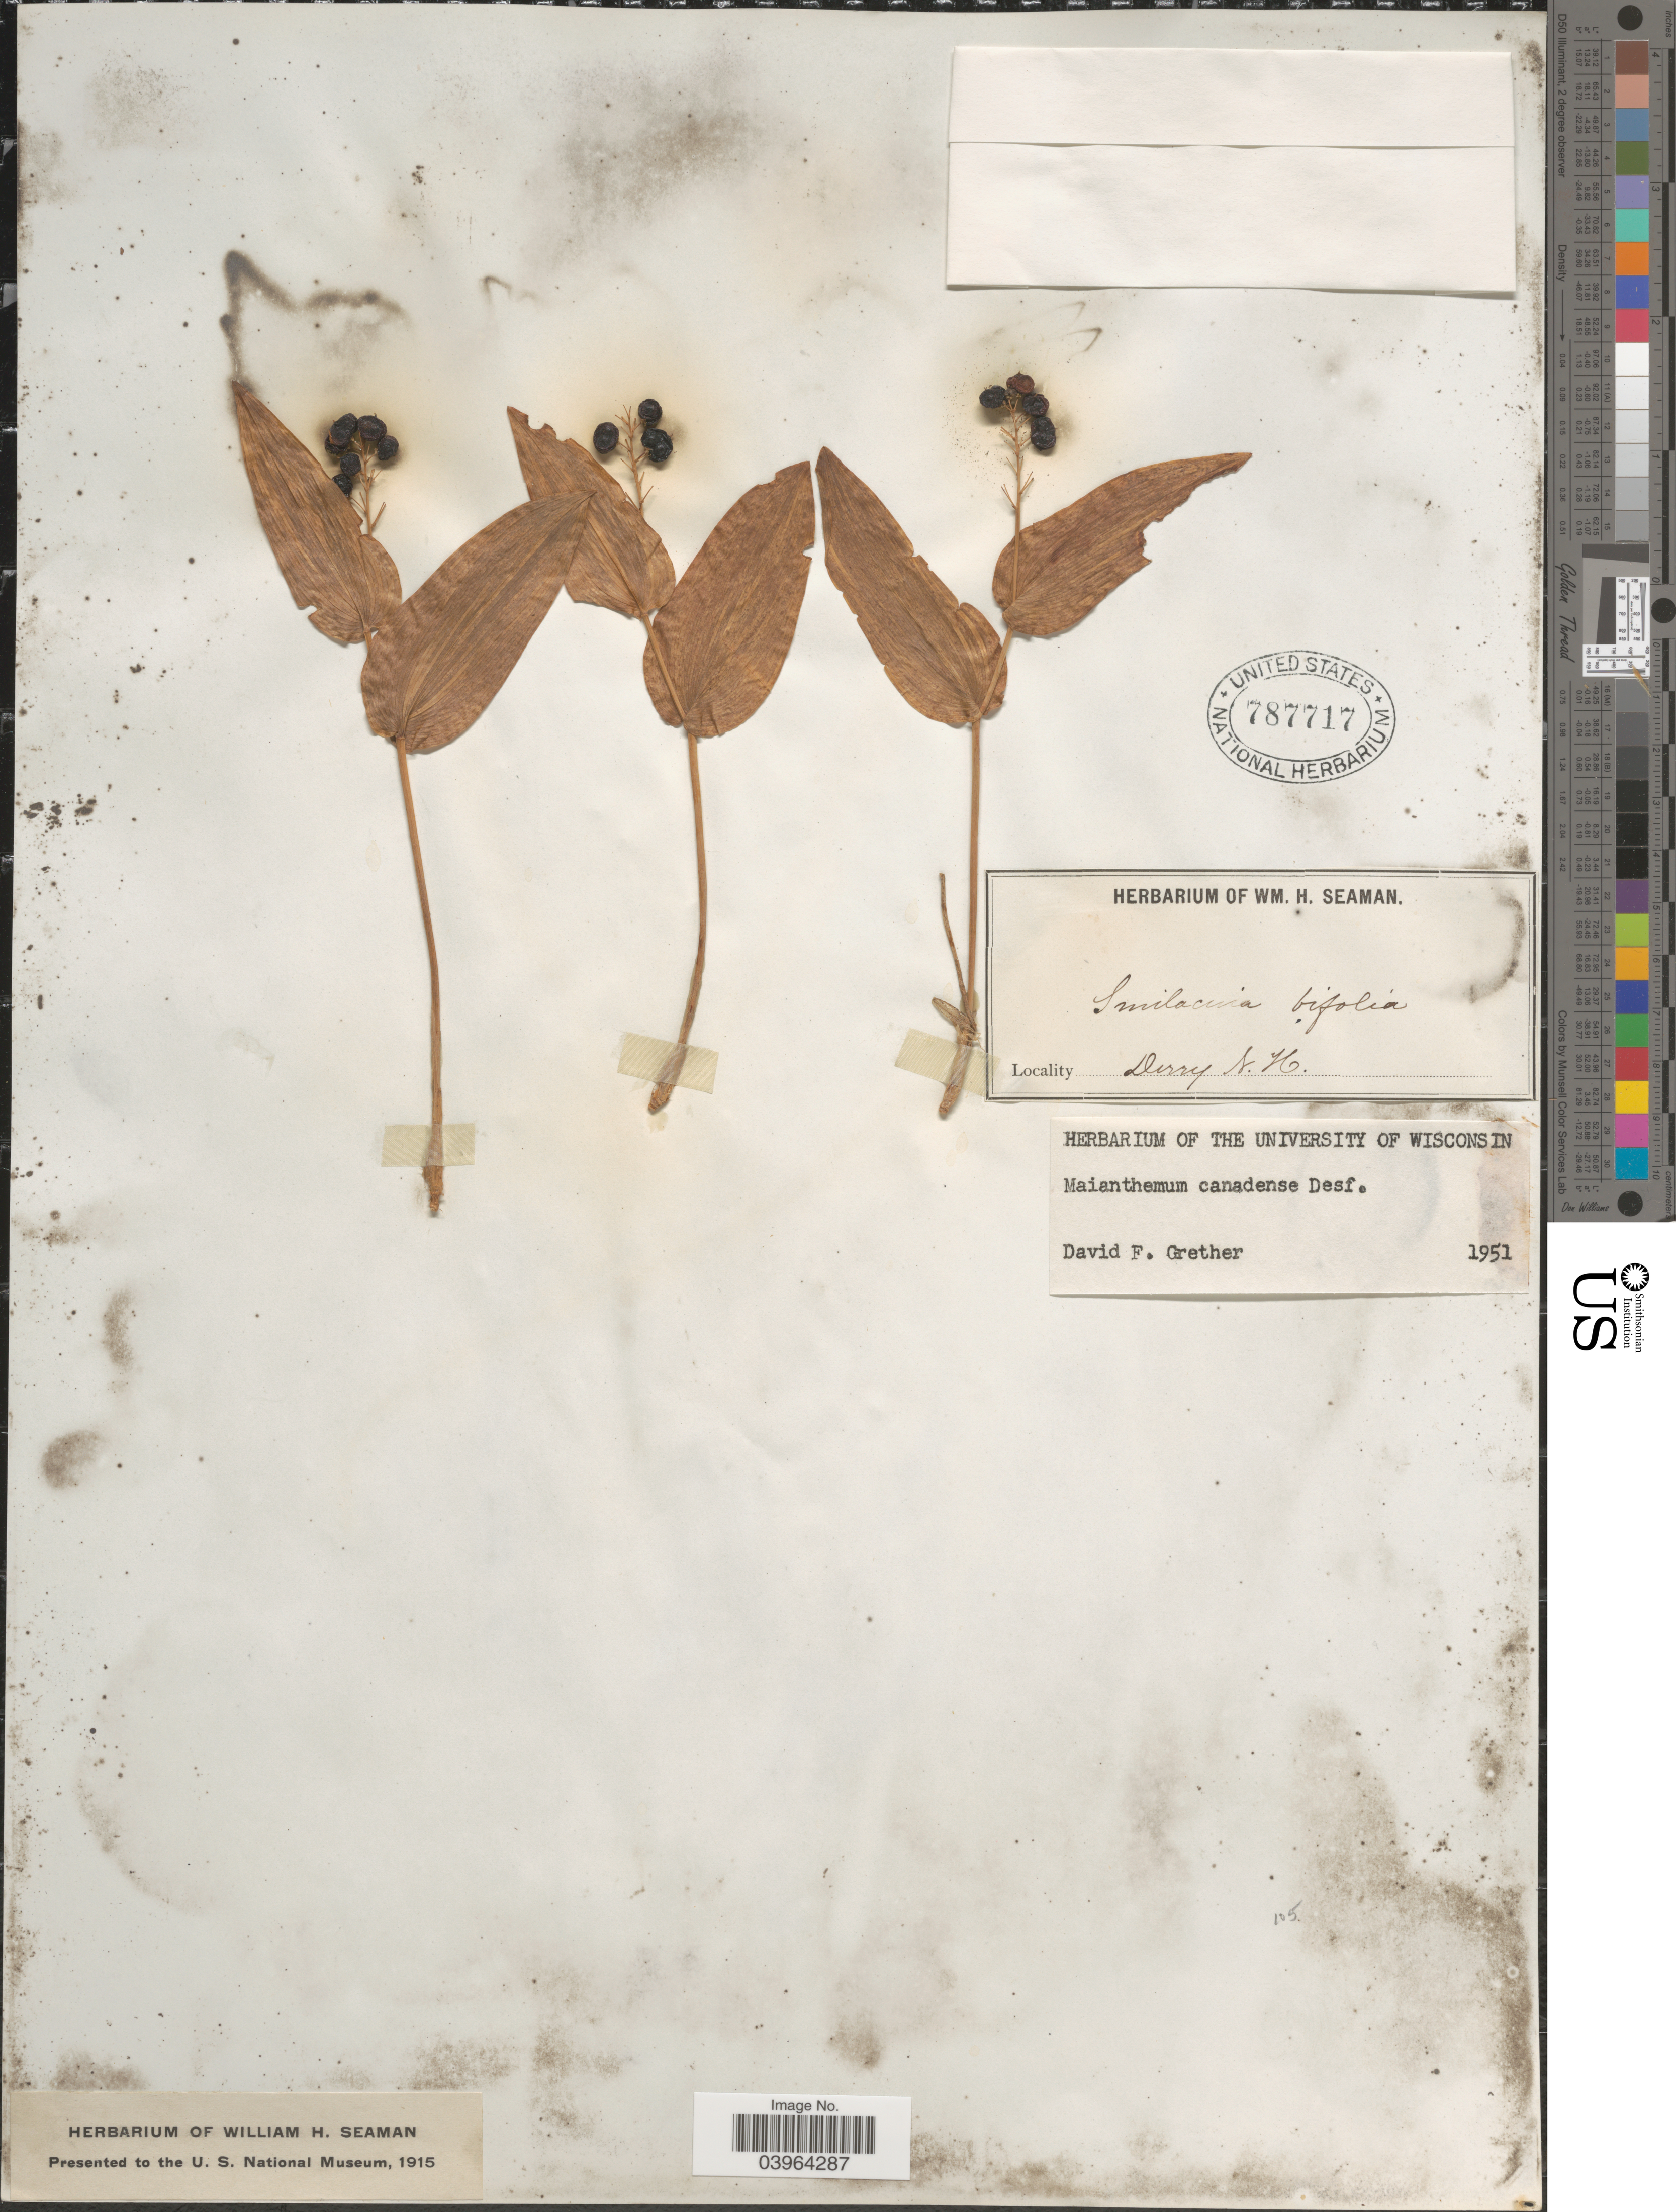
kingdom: Plantae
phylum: Tracheophyta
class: Liliopsida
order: Asparagales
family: Asparagaceae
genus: Maianthemum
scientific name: Maianthemum canadense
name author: Desf.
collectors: Ex herb. W. H. Seaman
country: United States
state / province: New Hampshire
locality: Derry.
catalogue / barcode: US 787717